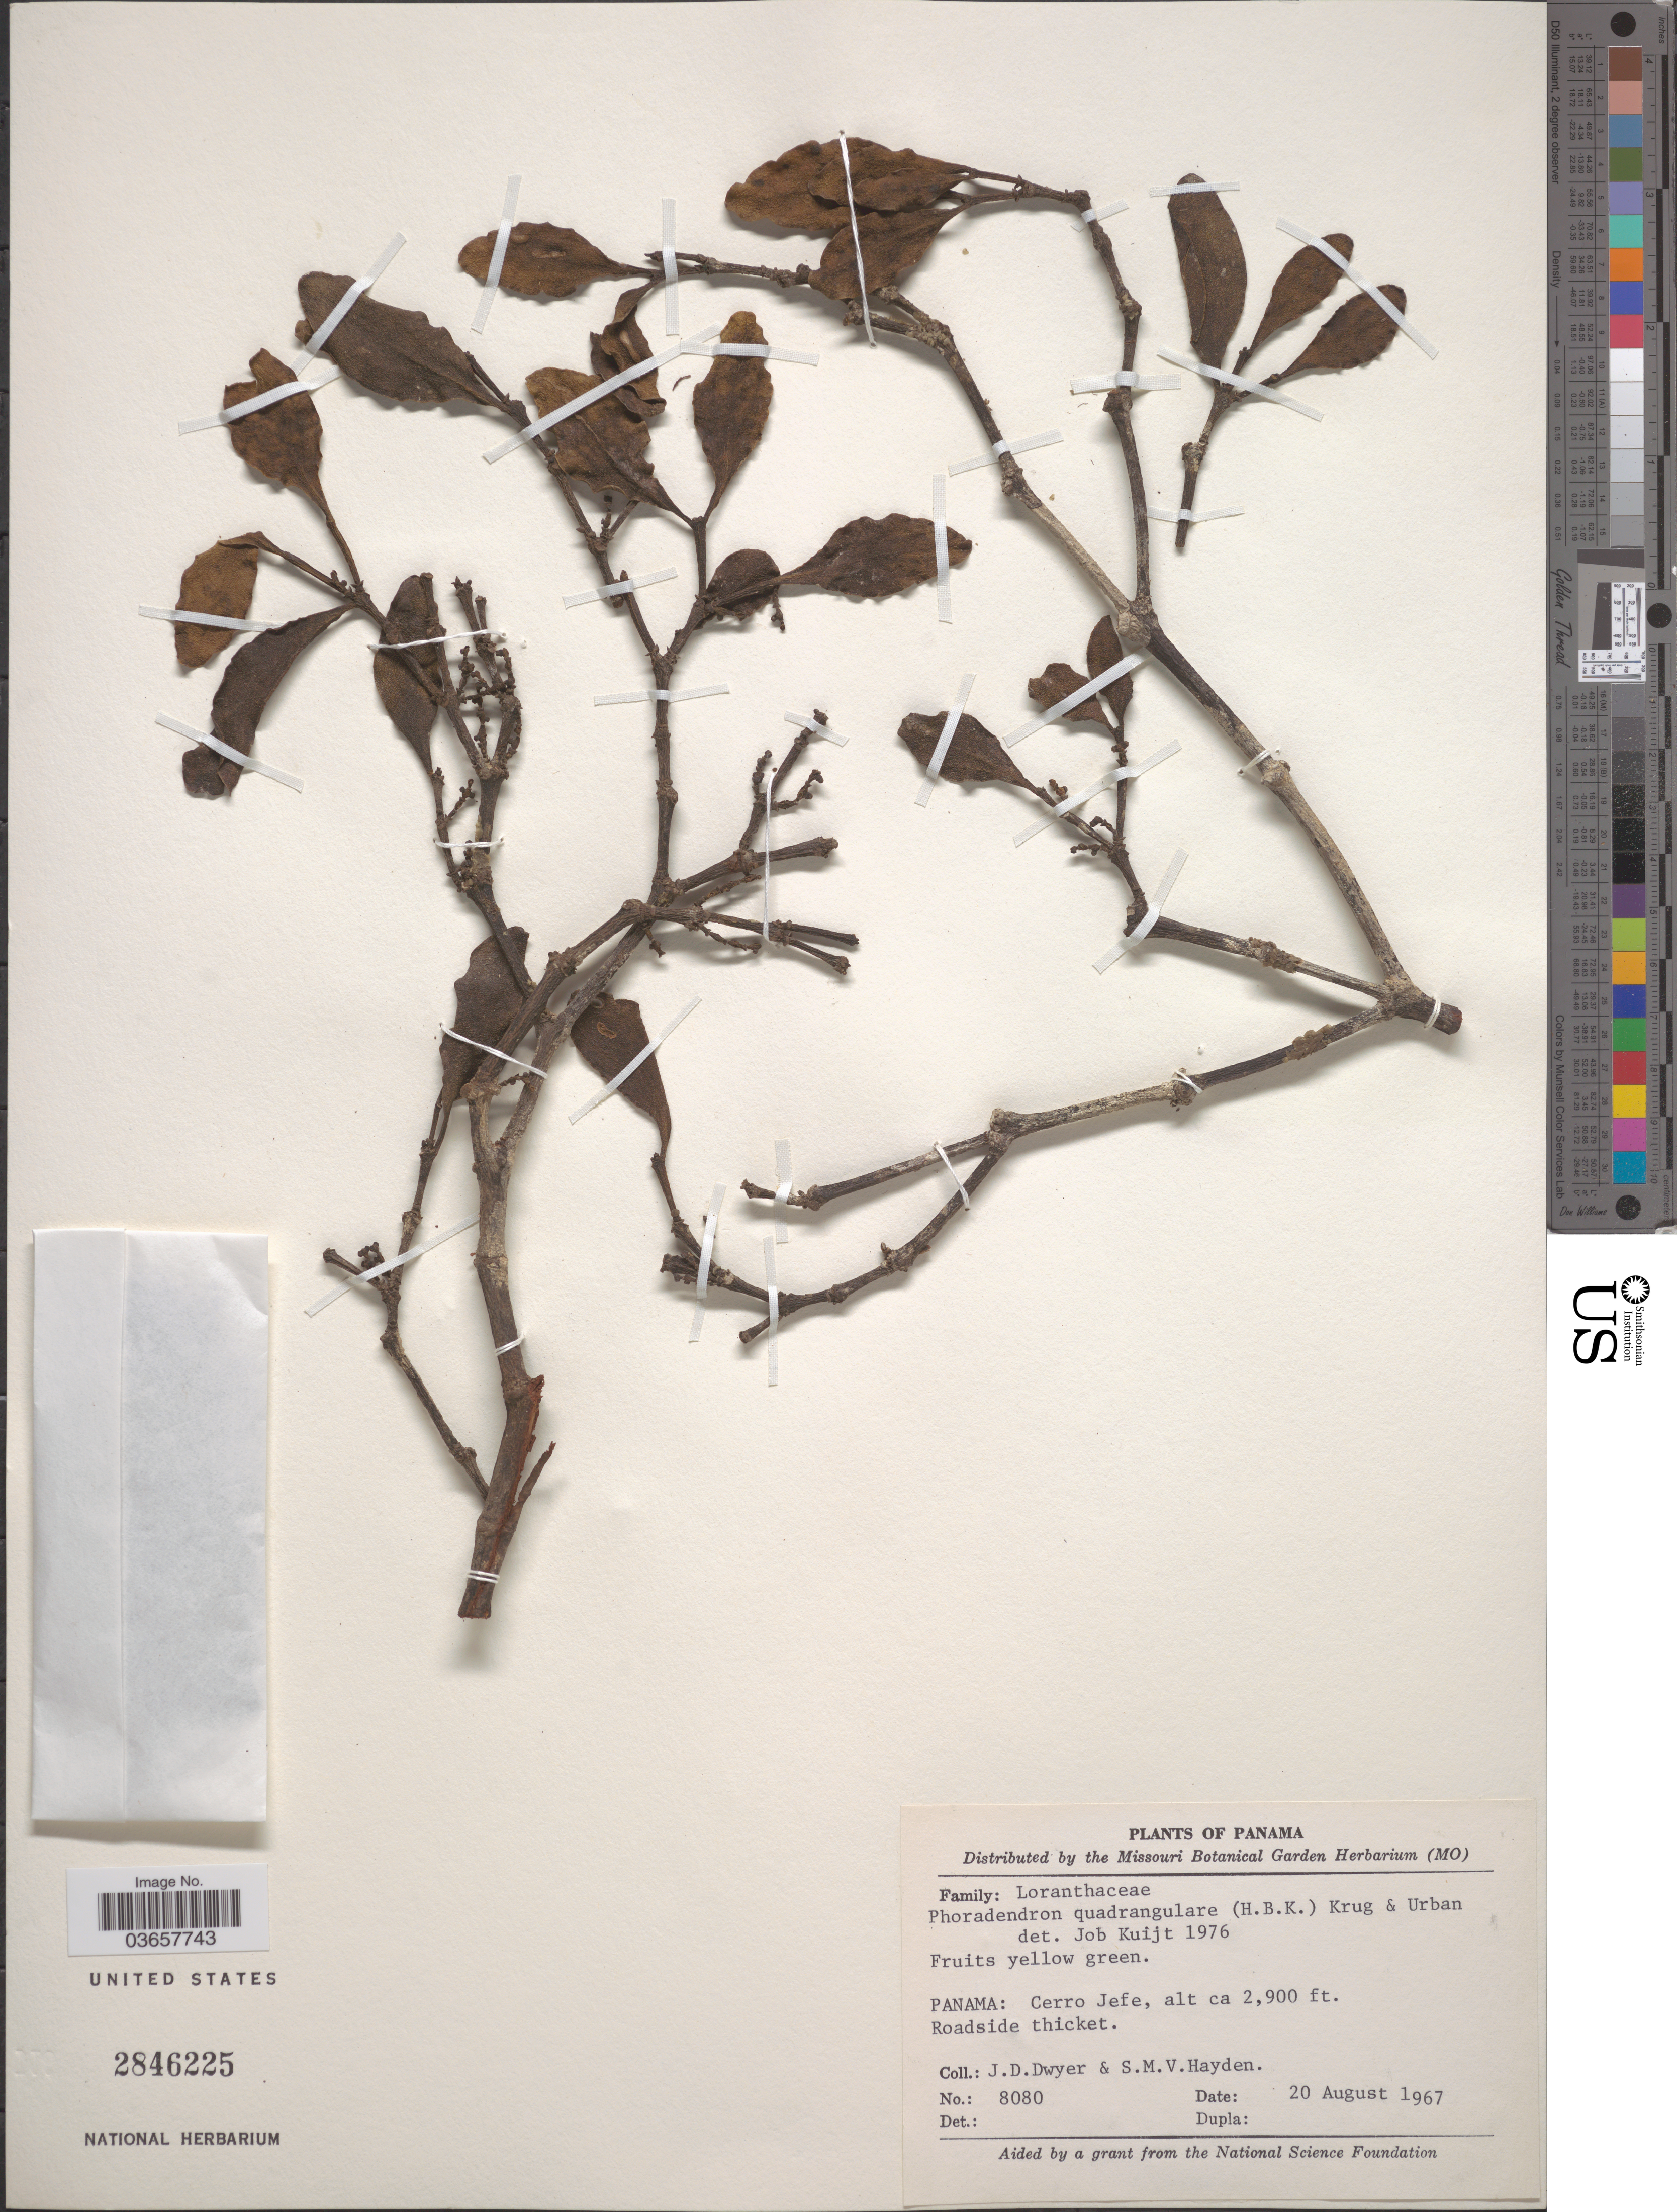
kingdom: Plantae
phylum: Tracheophyta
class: Magnoliopsida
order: Santalales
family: Viscaceae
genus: Phoradendron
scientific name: Phoradendron quadrangulare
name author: (Kunth) Griseb.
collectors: J. D. Dwyer & S. M. Hayden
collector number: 8080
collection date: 1967-08-20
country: Panama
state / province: Panamá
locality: Cerro Jefe.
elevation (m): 884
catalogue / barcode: US 2846225